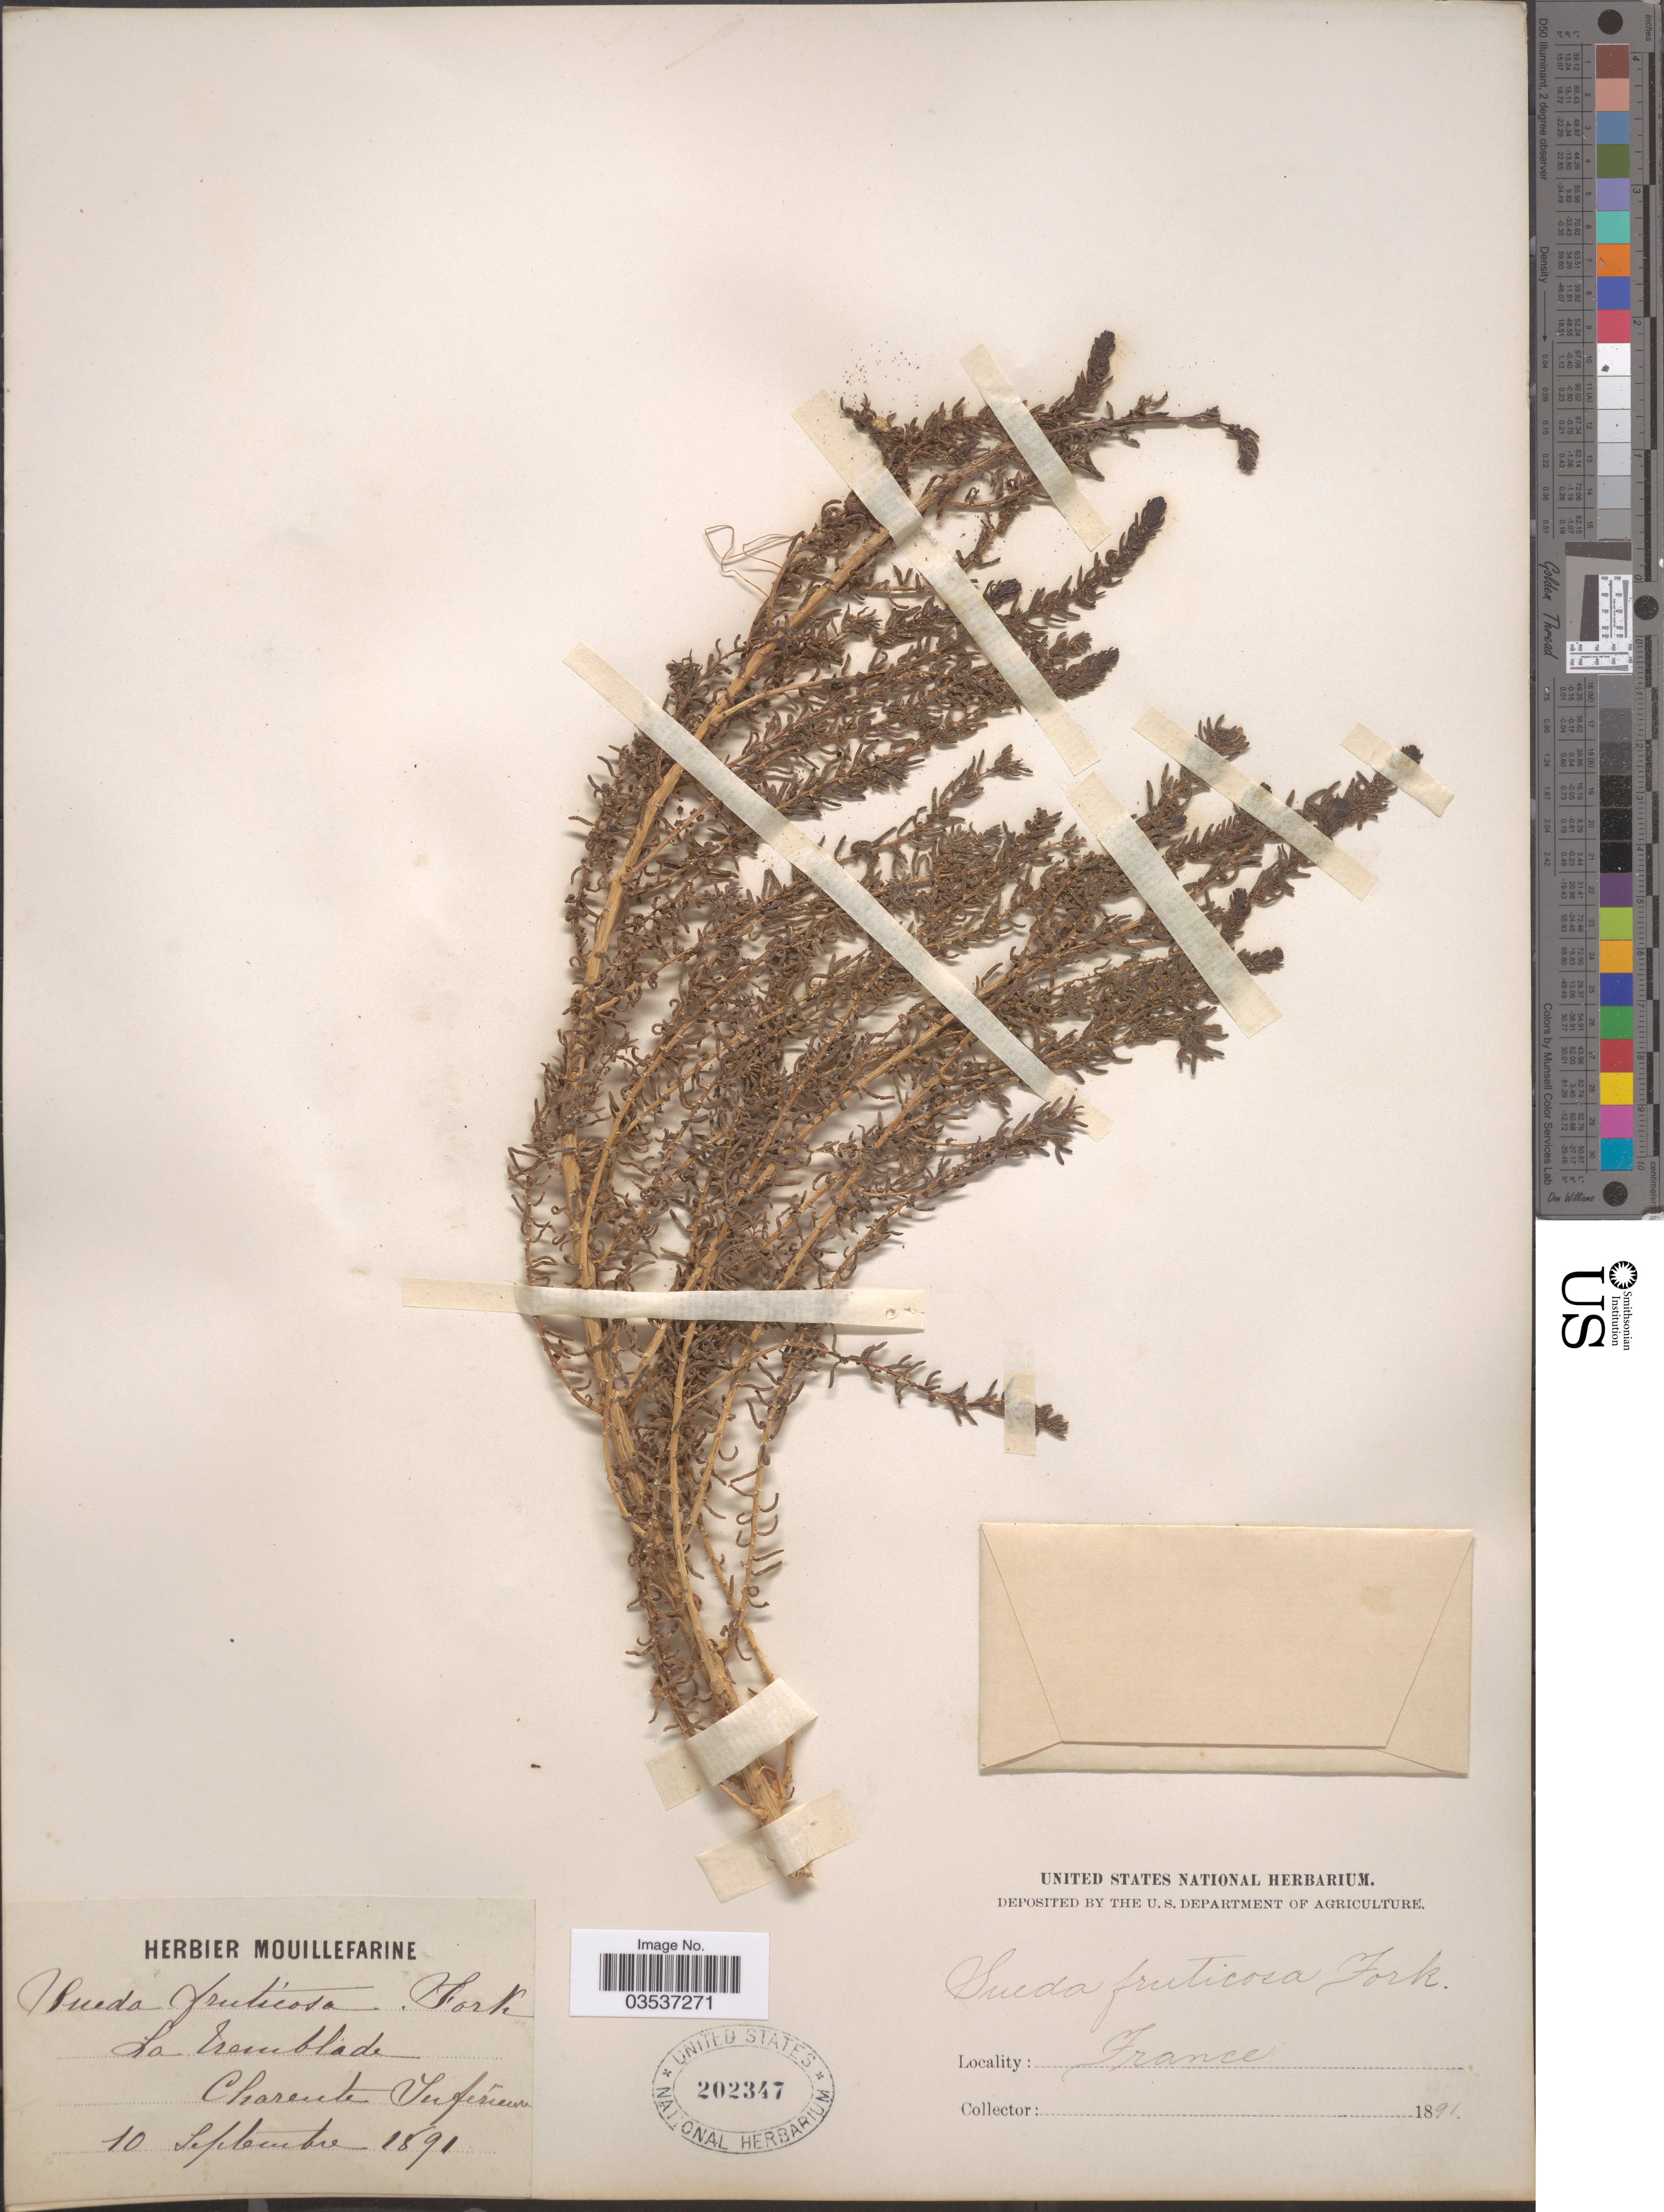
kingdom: Plantae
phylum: Tracheophyta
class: Magnoliopsida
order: Caryophyllales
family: Amaranthaceae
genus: Suaeda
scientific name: Suaeda fruticosa auct. non Forssk.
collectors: ex herb. Mouillefarine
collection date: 1891-09-10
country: France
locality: La Tremblade. Charente Inferieure.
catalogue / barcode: US 202347